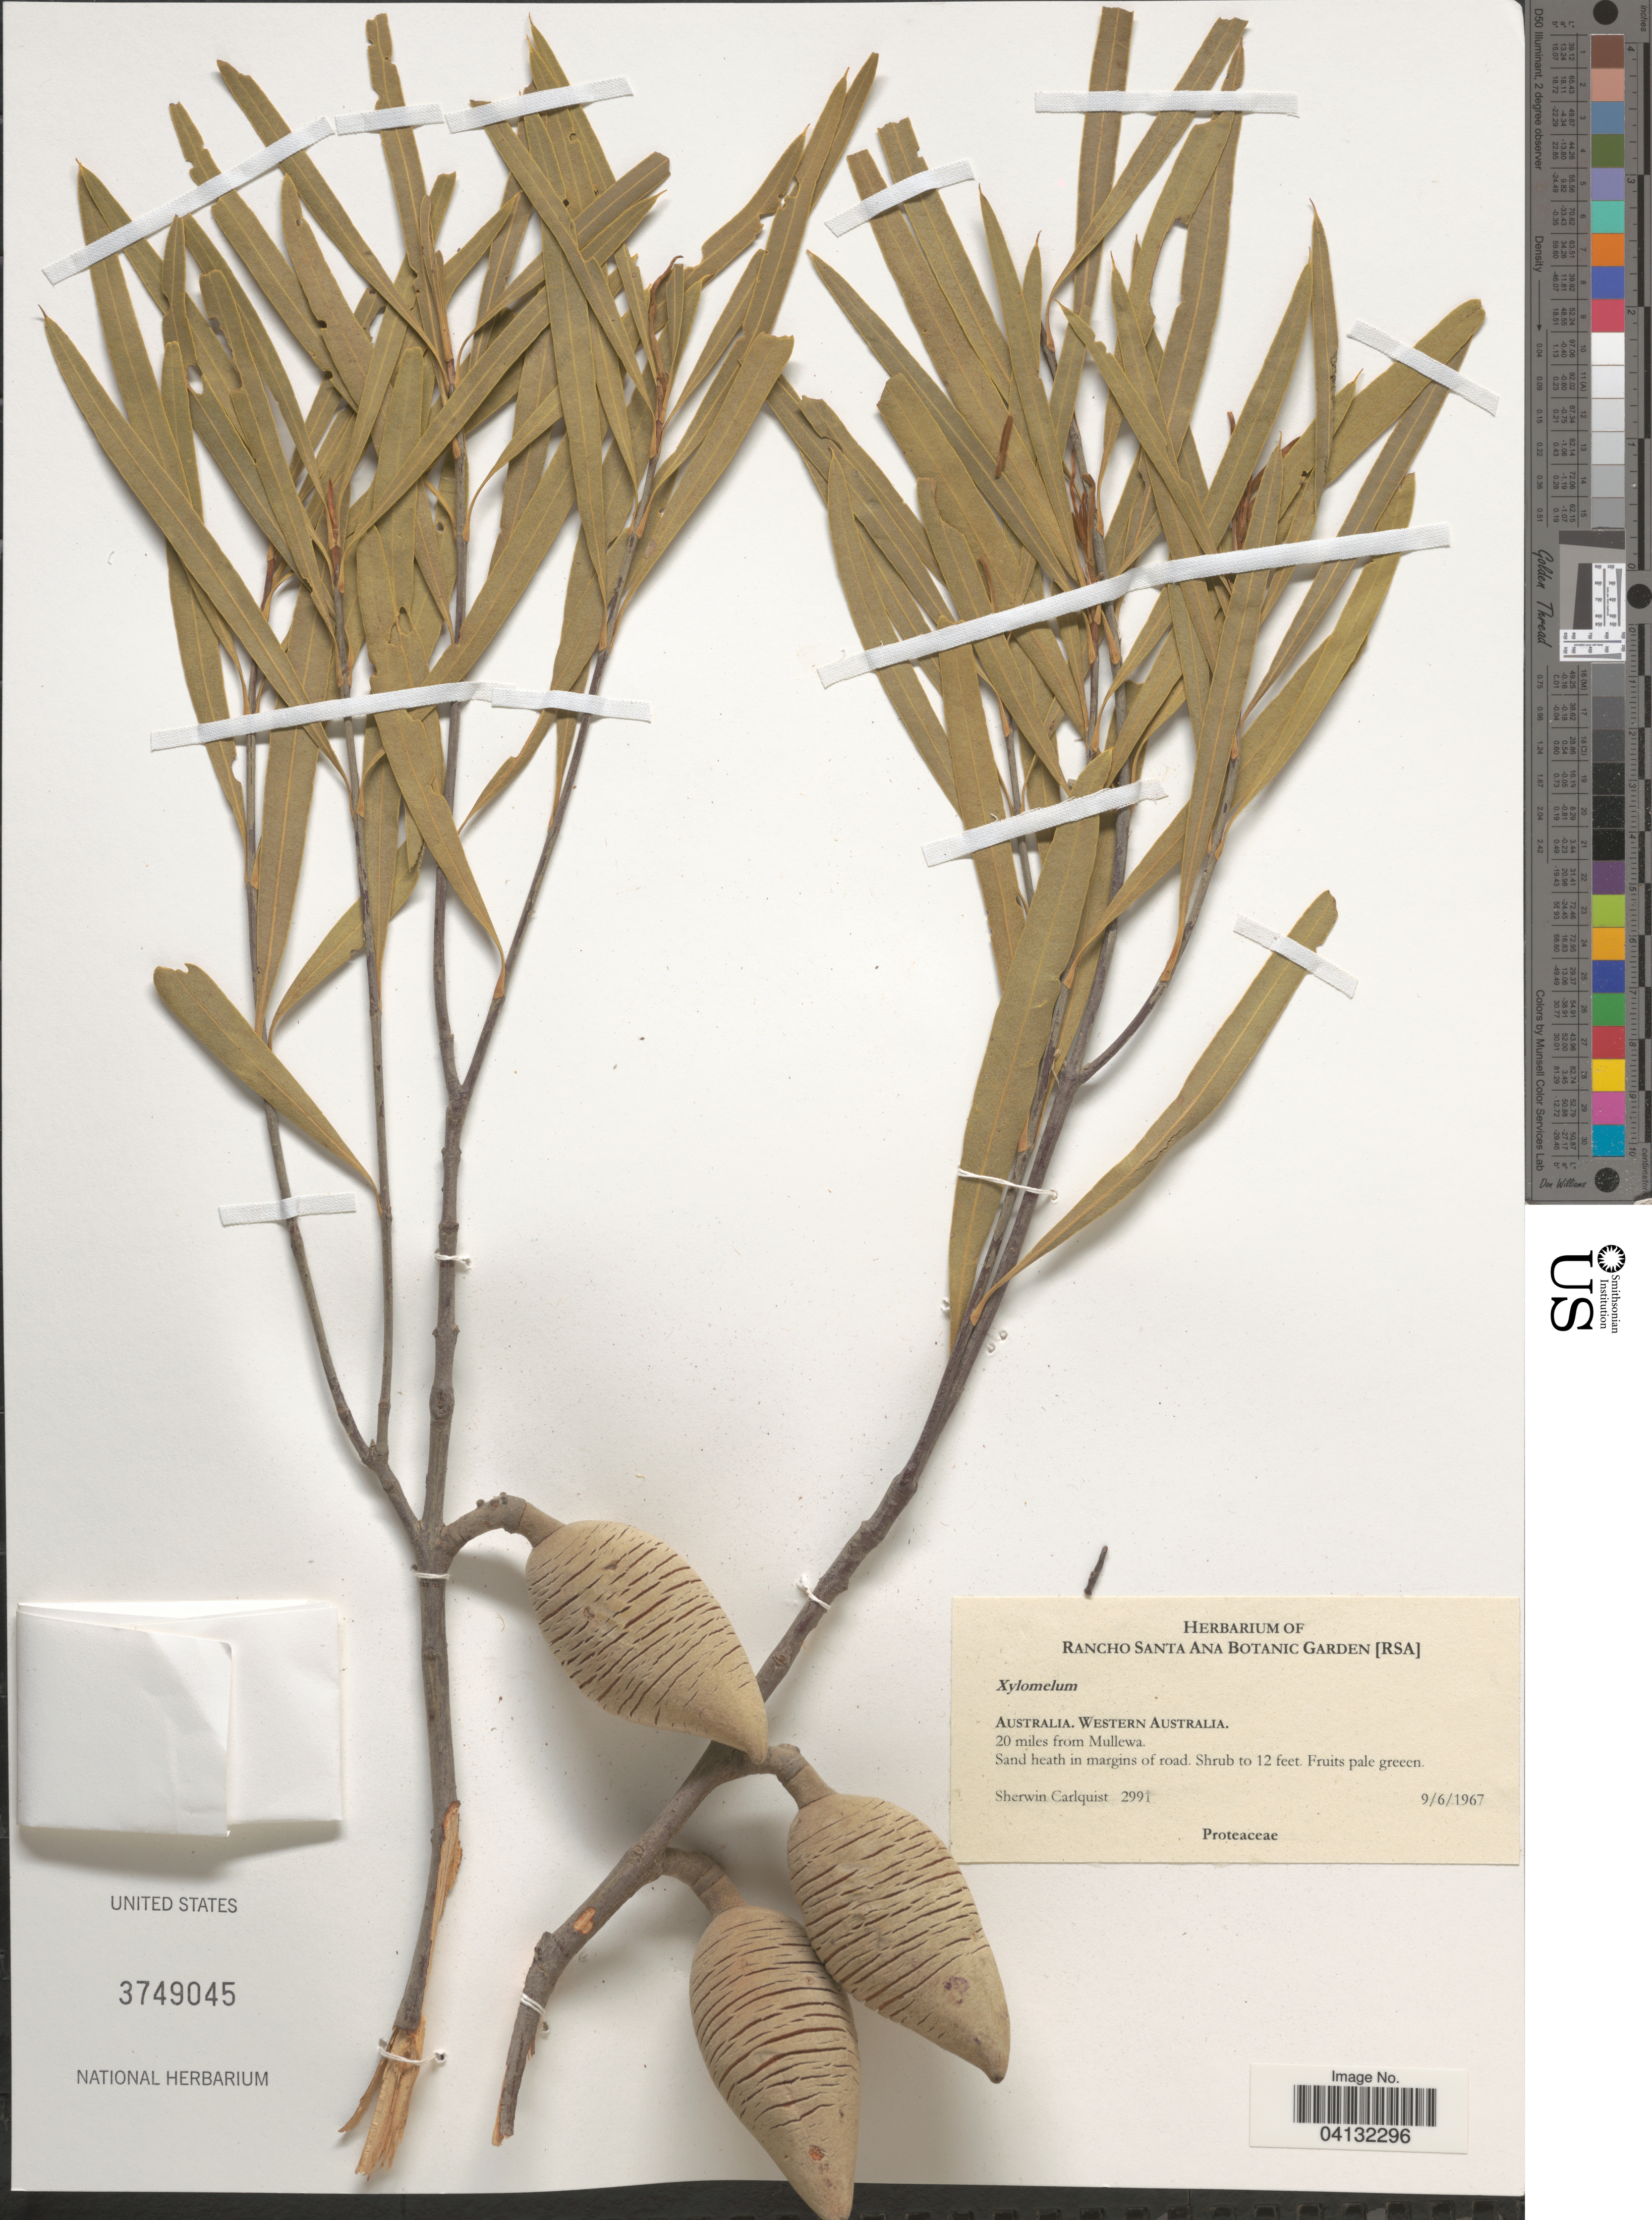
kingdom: Plantae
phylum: Tracheophyta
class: Magnoliopsida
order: Proteales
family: Proteaceae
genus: Xylomelum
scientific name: Xylomelum sp.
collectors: S. Carlquist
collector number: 2991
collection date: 1967-09-06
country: Australia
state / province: Western Australia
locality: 20 miles from Mullewa.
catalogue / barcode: US 3749045